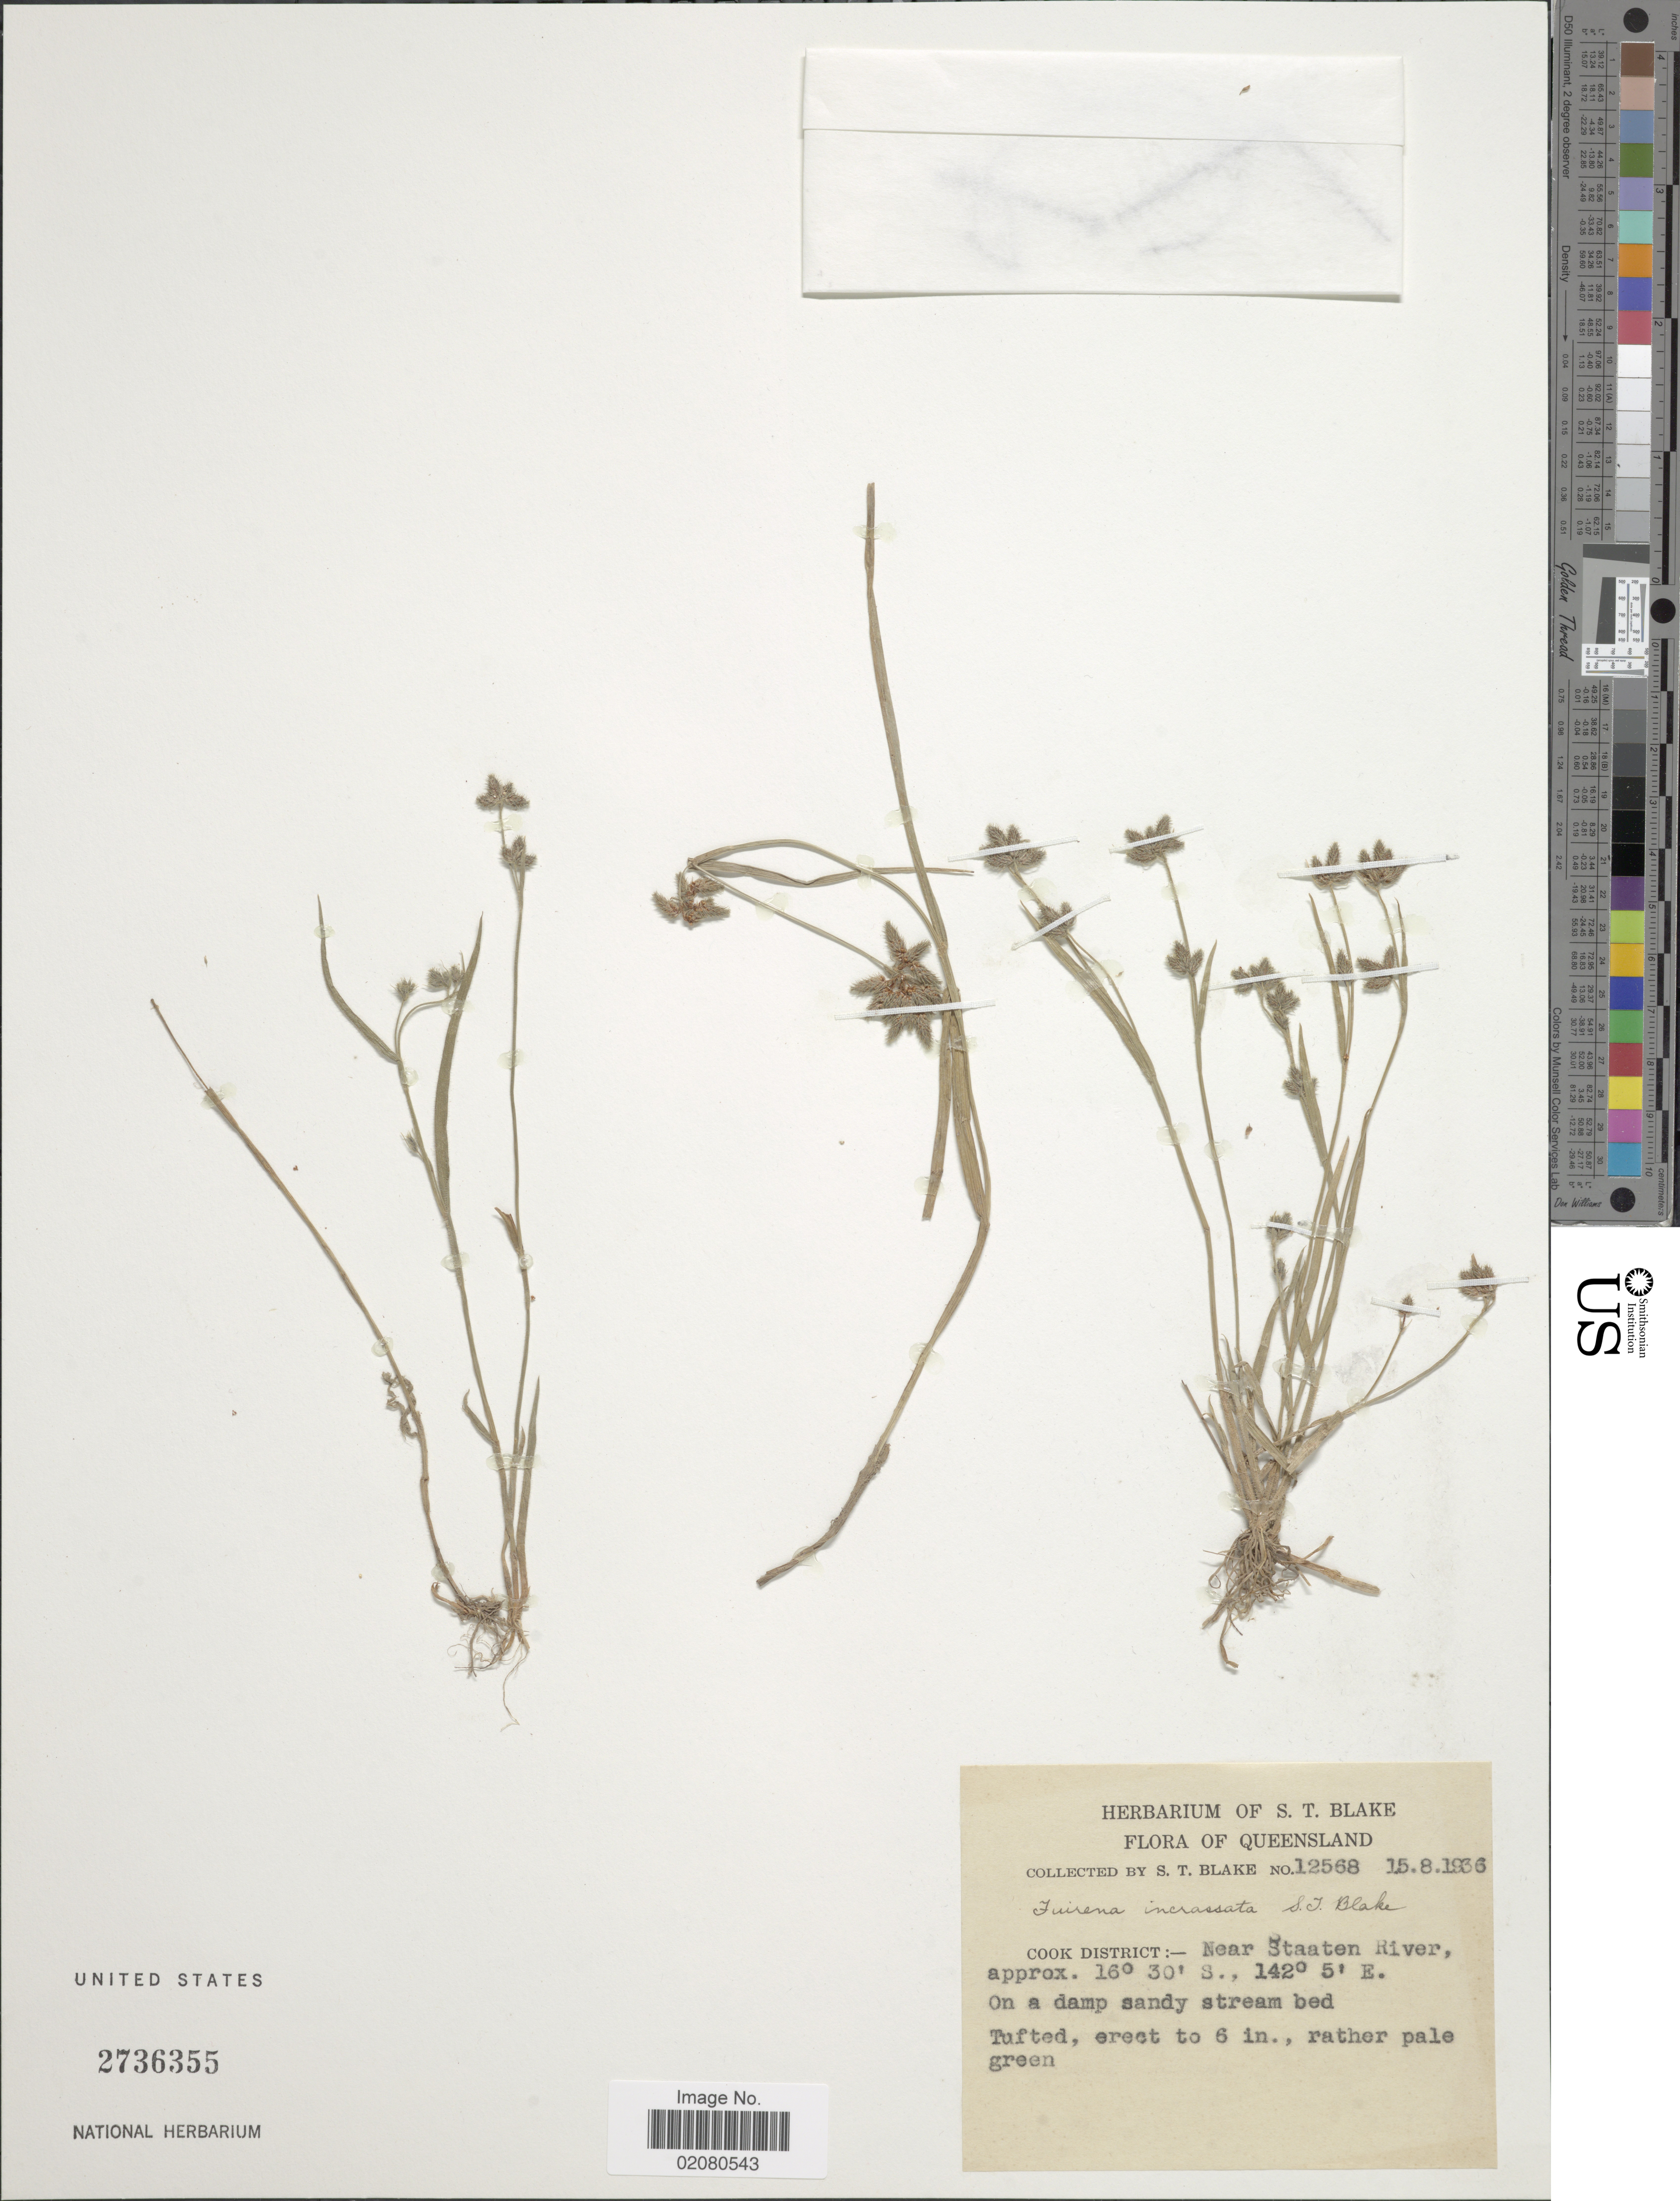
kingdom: Plantae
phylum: Tracheophyta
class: Liliopsida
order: Poales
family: Cyperaceae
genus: Fuirena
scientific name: Fuirena incrassata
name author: S.T. Blake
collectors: S. T. Blake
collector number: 12568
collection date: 1936-08-15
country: Australia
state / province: Queensland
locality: Cook District:-Near Staaten River, on a damp sandy stream bed.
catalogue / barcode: US 2736355